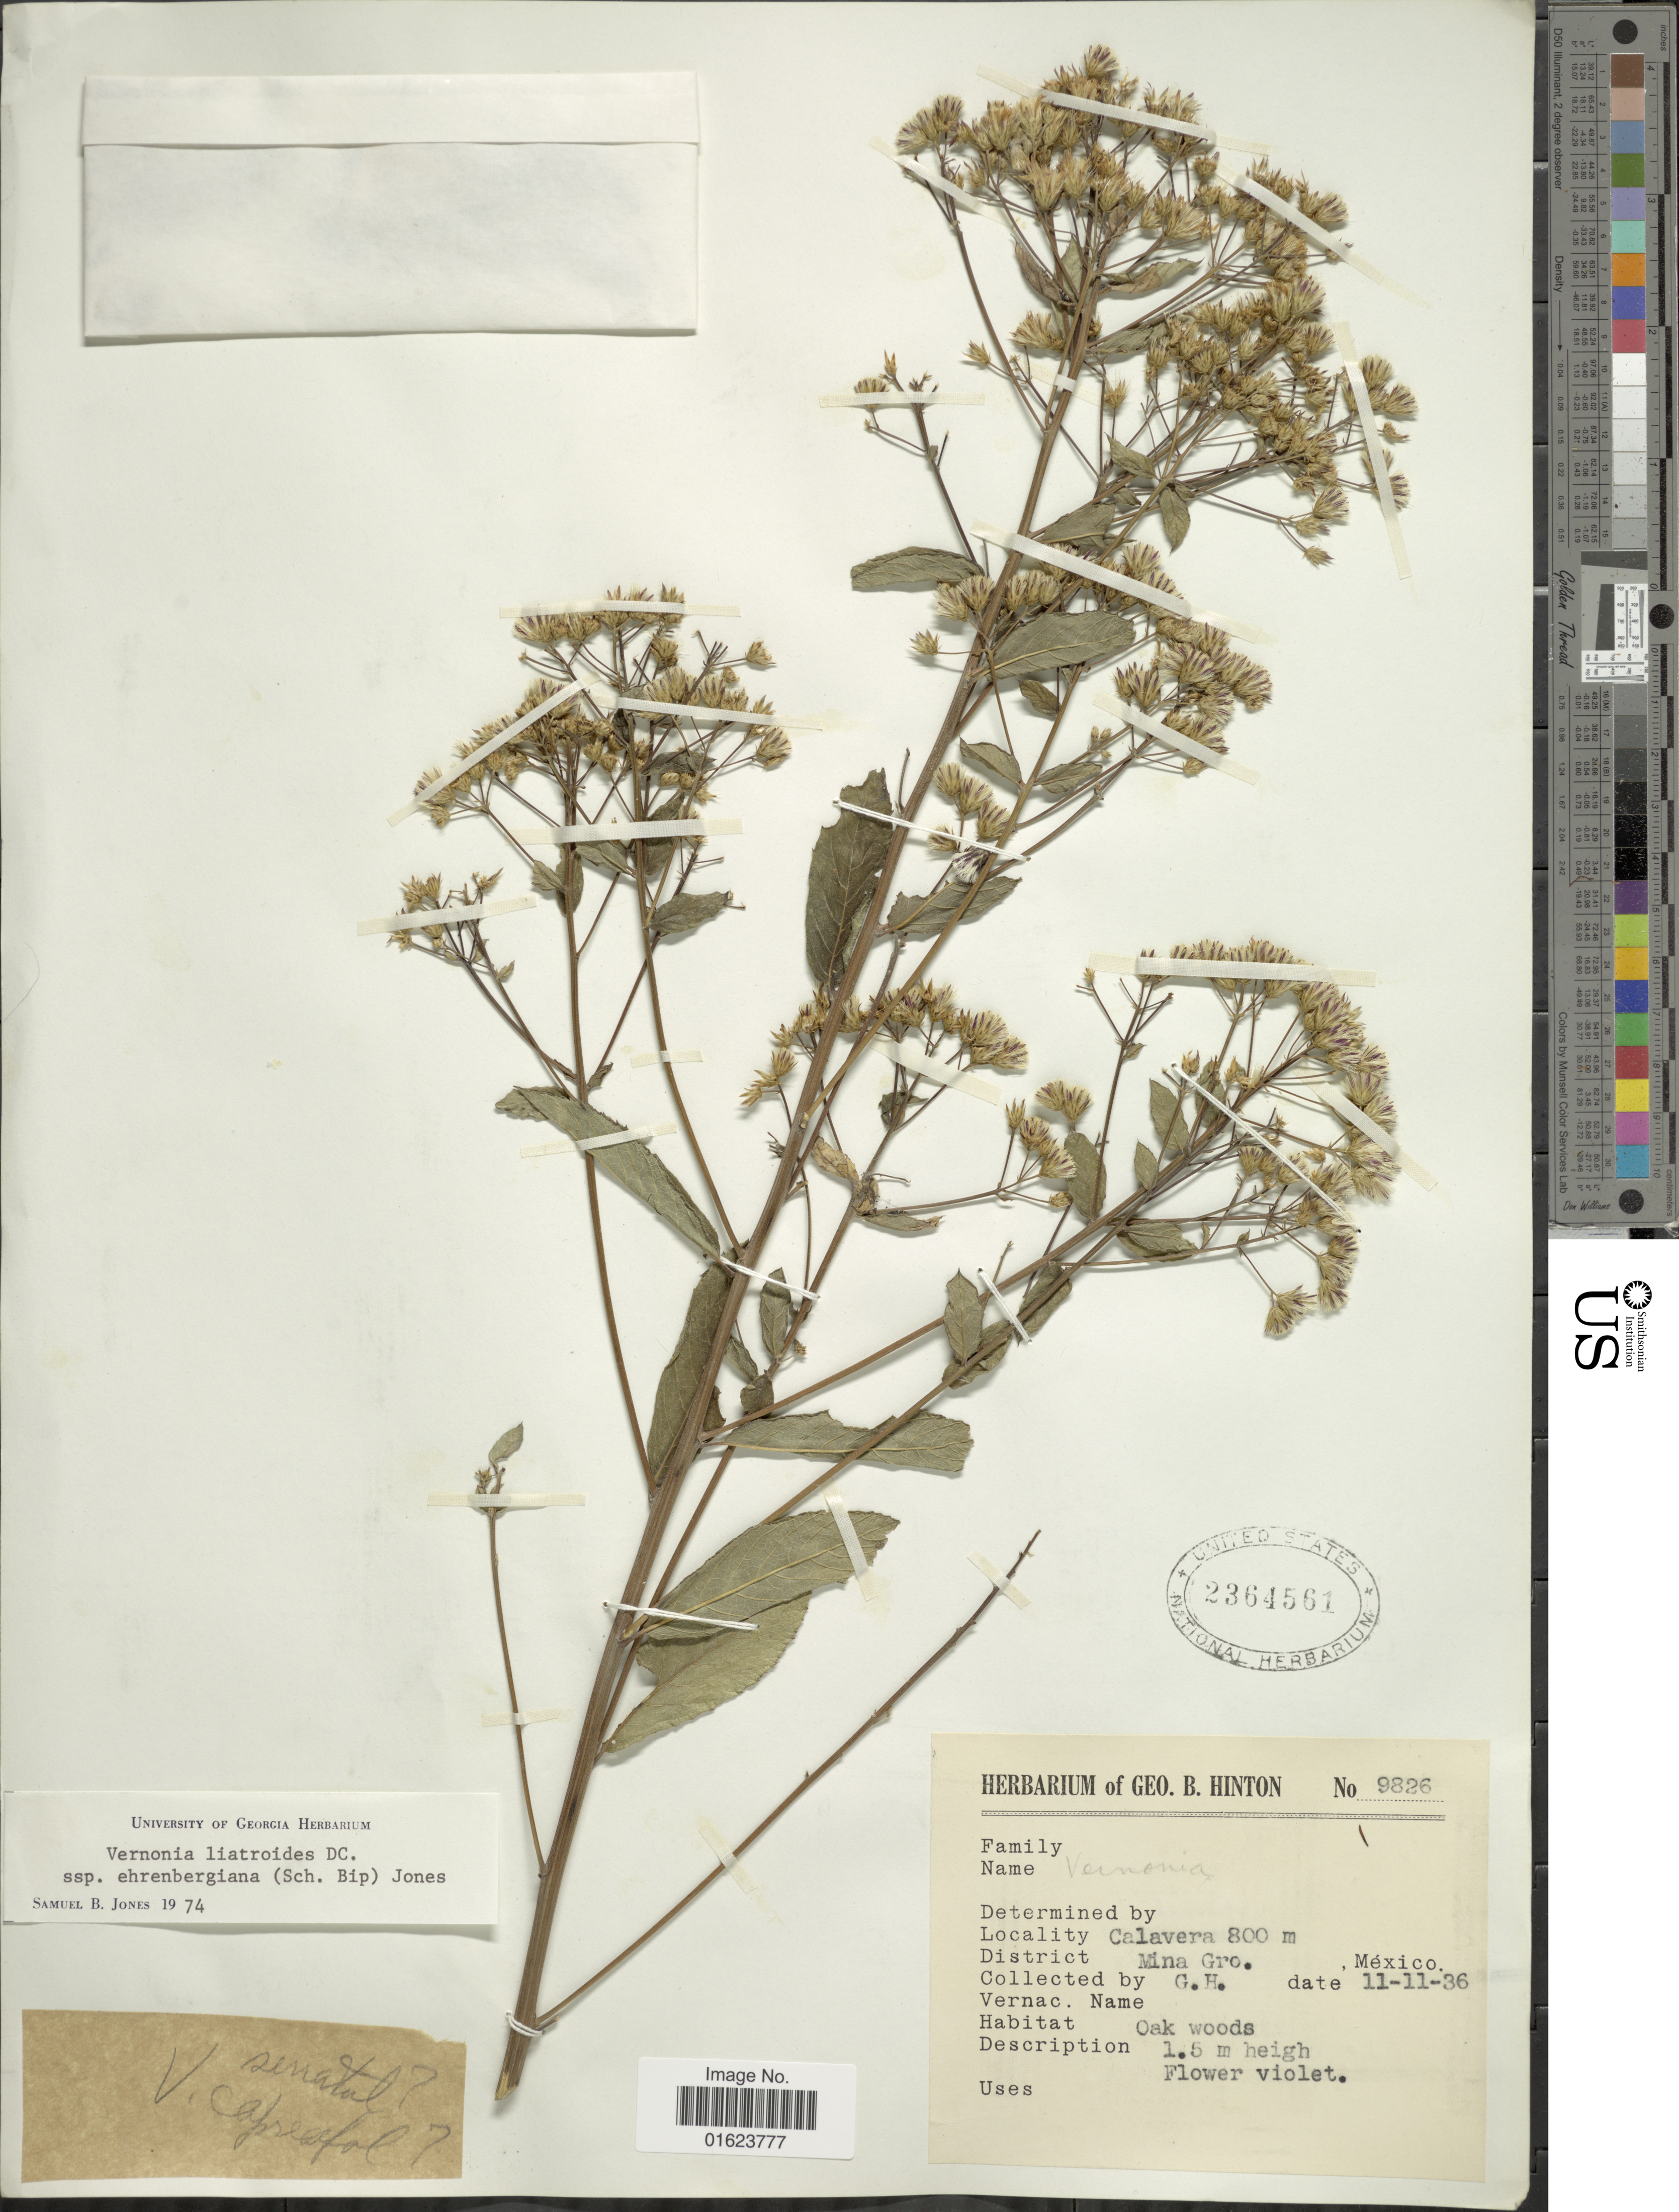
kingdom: Plantae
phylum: Tracheophyta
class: Magnoliopsida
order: Asterales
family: Asteraceae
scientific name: Vickianthus liatroides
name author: (DC.) H. Rob.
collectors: G. B. Hinton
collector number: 9826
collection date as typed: Transcribed d/m/y: 11/11/36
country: Mexico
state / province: Guerrero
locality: Calavera, District Mina Gro. Mexico.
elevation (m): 800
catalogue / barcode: US 2364561